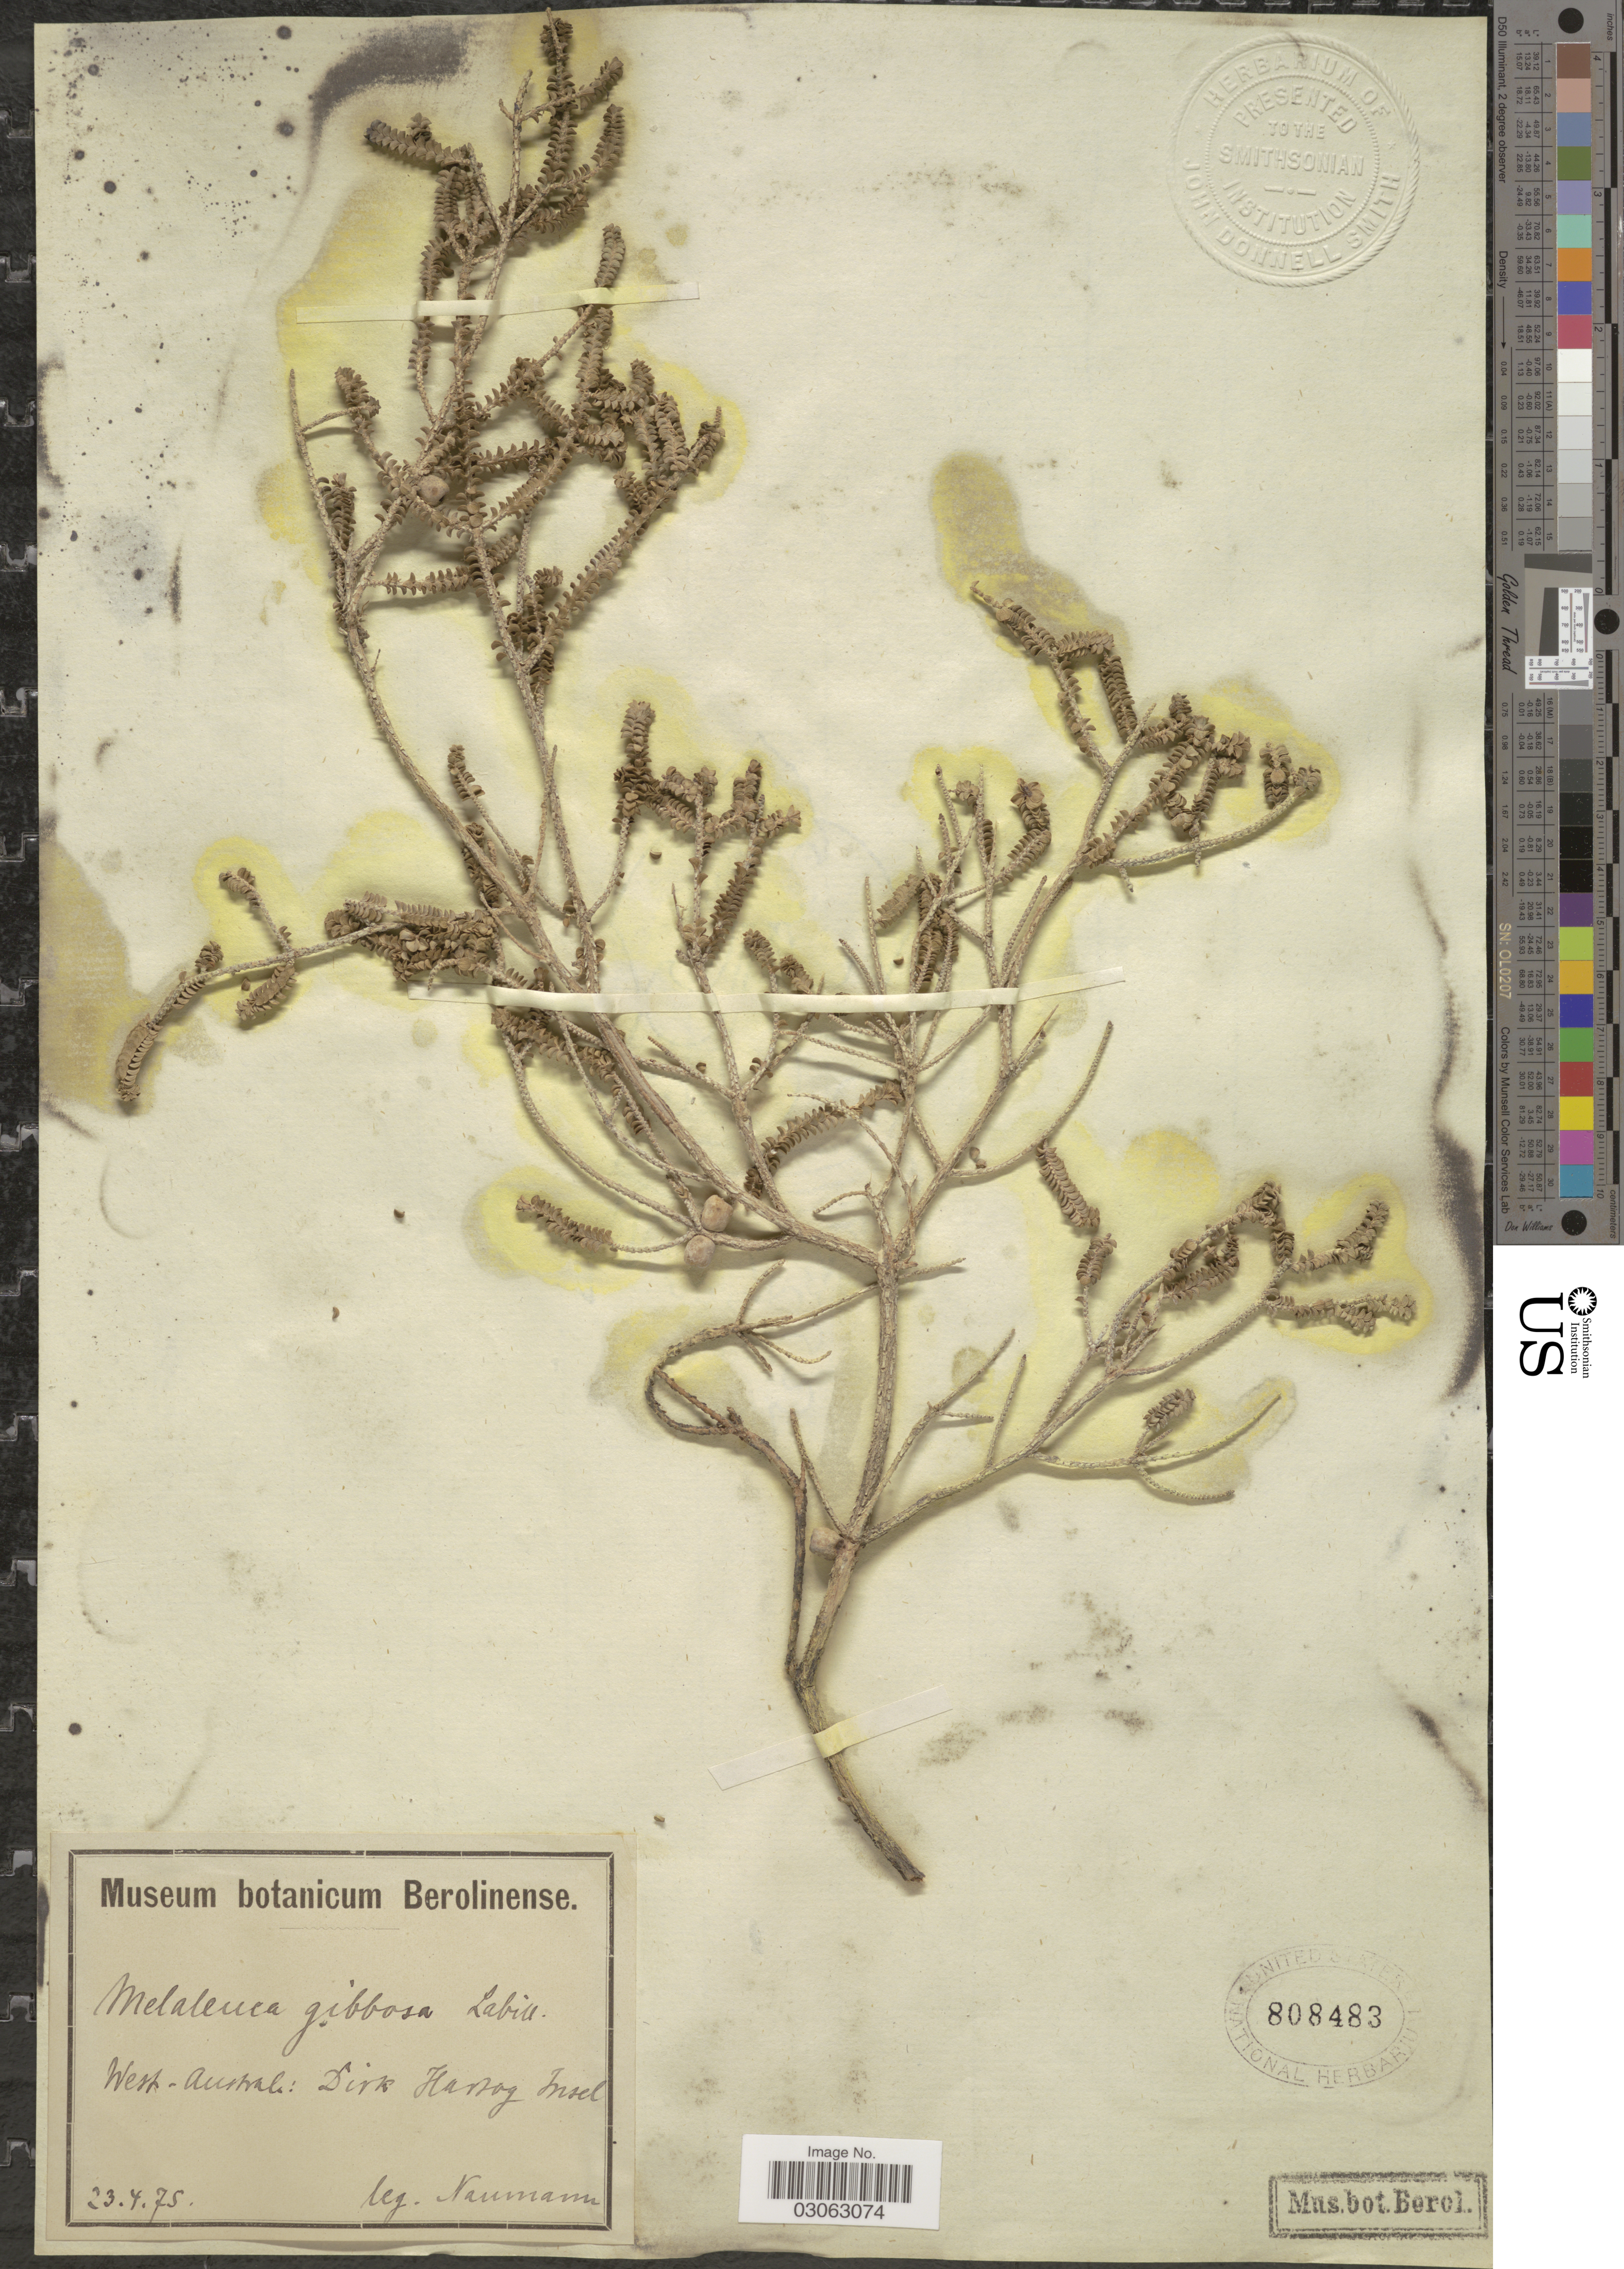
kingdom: Plantae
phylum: Tracheophyta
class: Magnoliopsida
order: Myrtales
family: Myrtaceae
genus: Melaleuca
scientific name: Melaleuca gibbosa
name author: Labill.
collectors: -. Naumann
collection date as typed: Transcribed d/m/y: 23/4/75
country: Australia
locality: West-Australi: Dirk Hartog Insel.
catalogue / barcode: US 808483